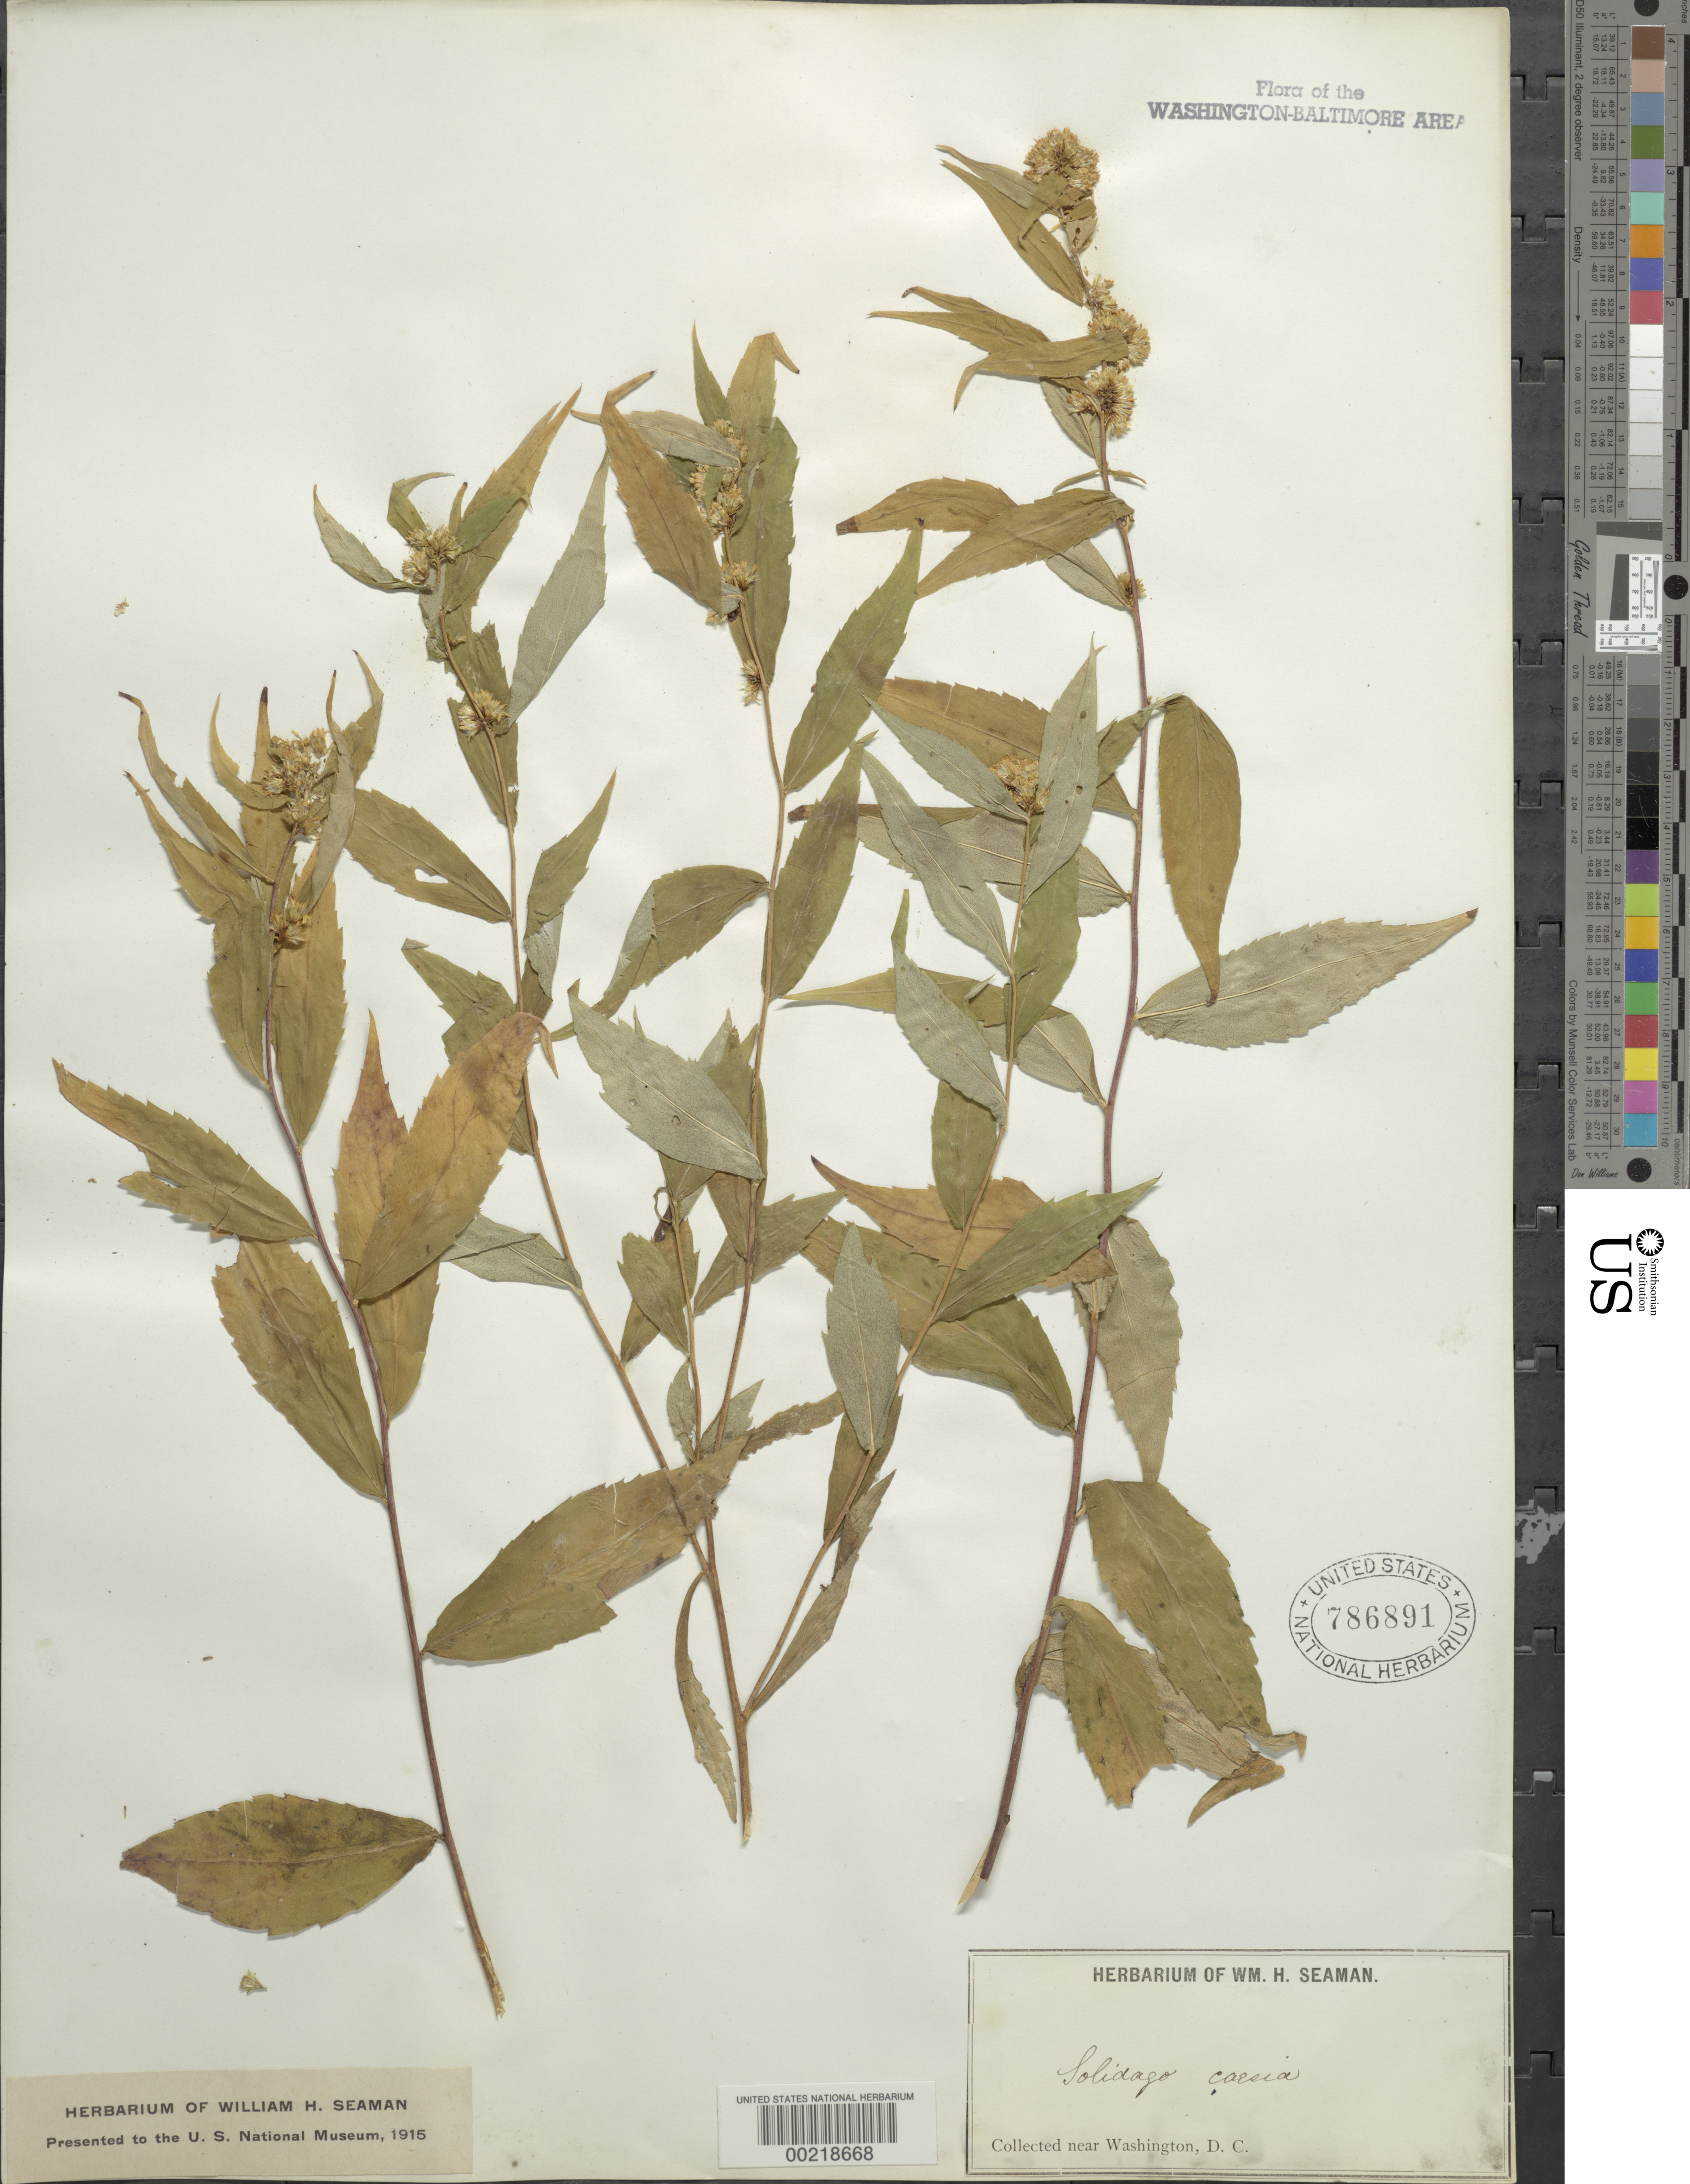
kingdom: Plantae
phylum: Tracheophyta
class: Magnoliopsida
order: Asterales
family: Asteraceae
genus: Solidago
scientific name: Solidago caesia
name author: L.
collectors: W. Seaman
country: United States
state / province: District of Columbia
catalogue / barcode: US 786891